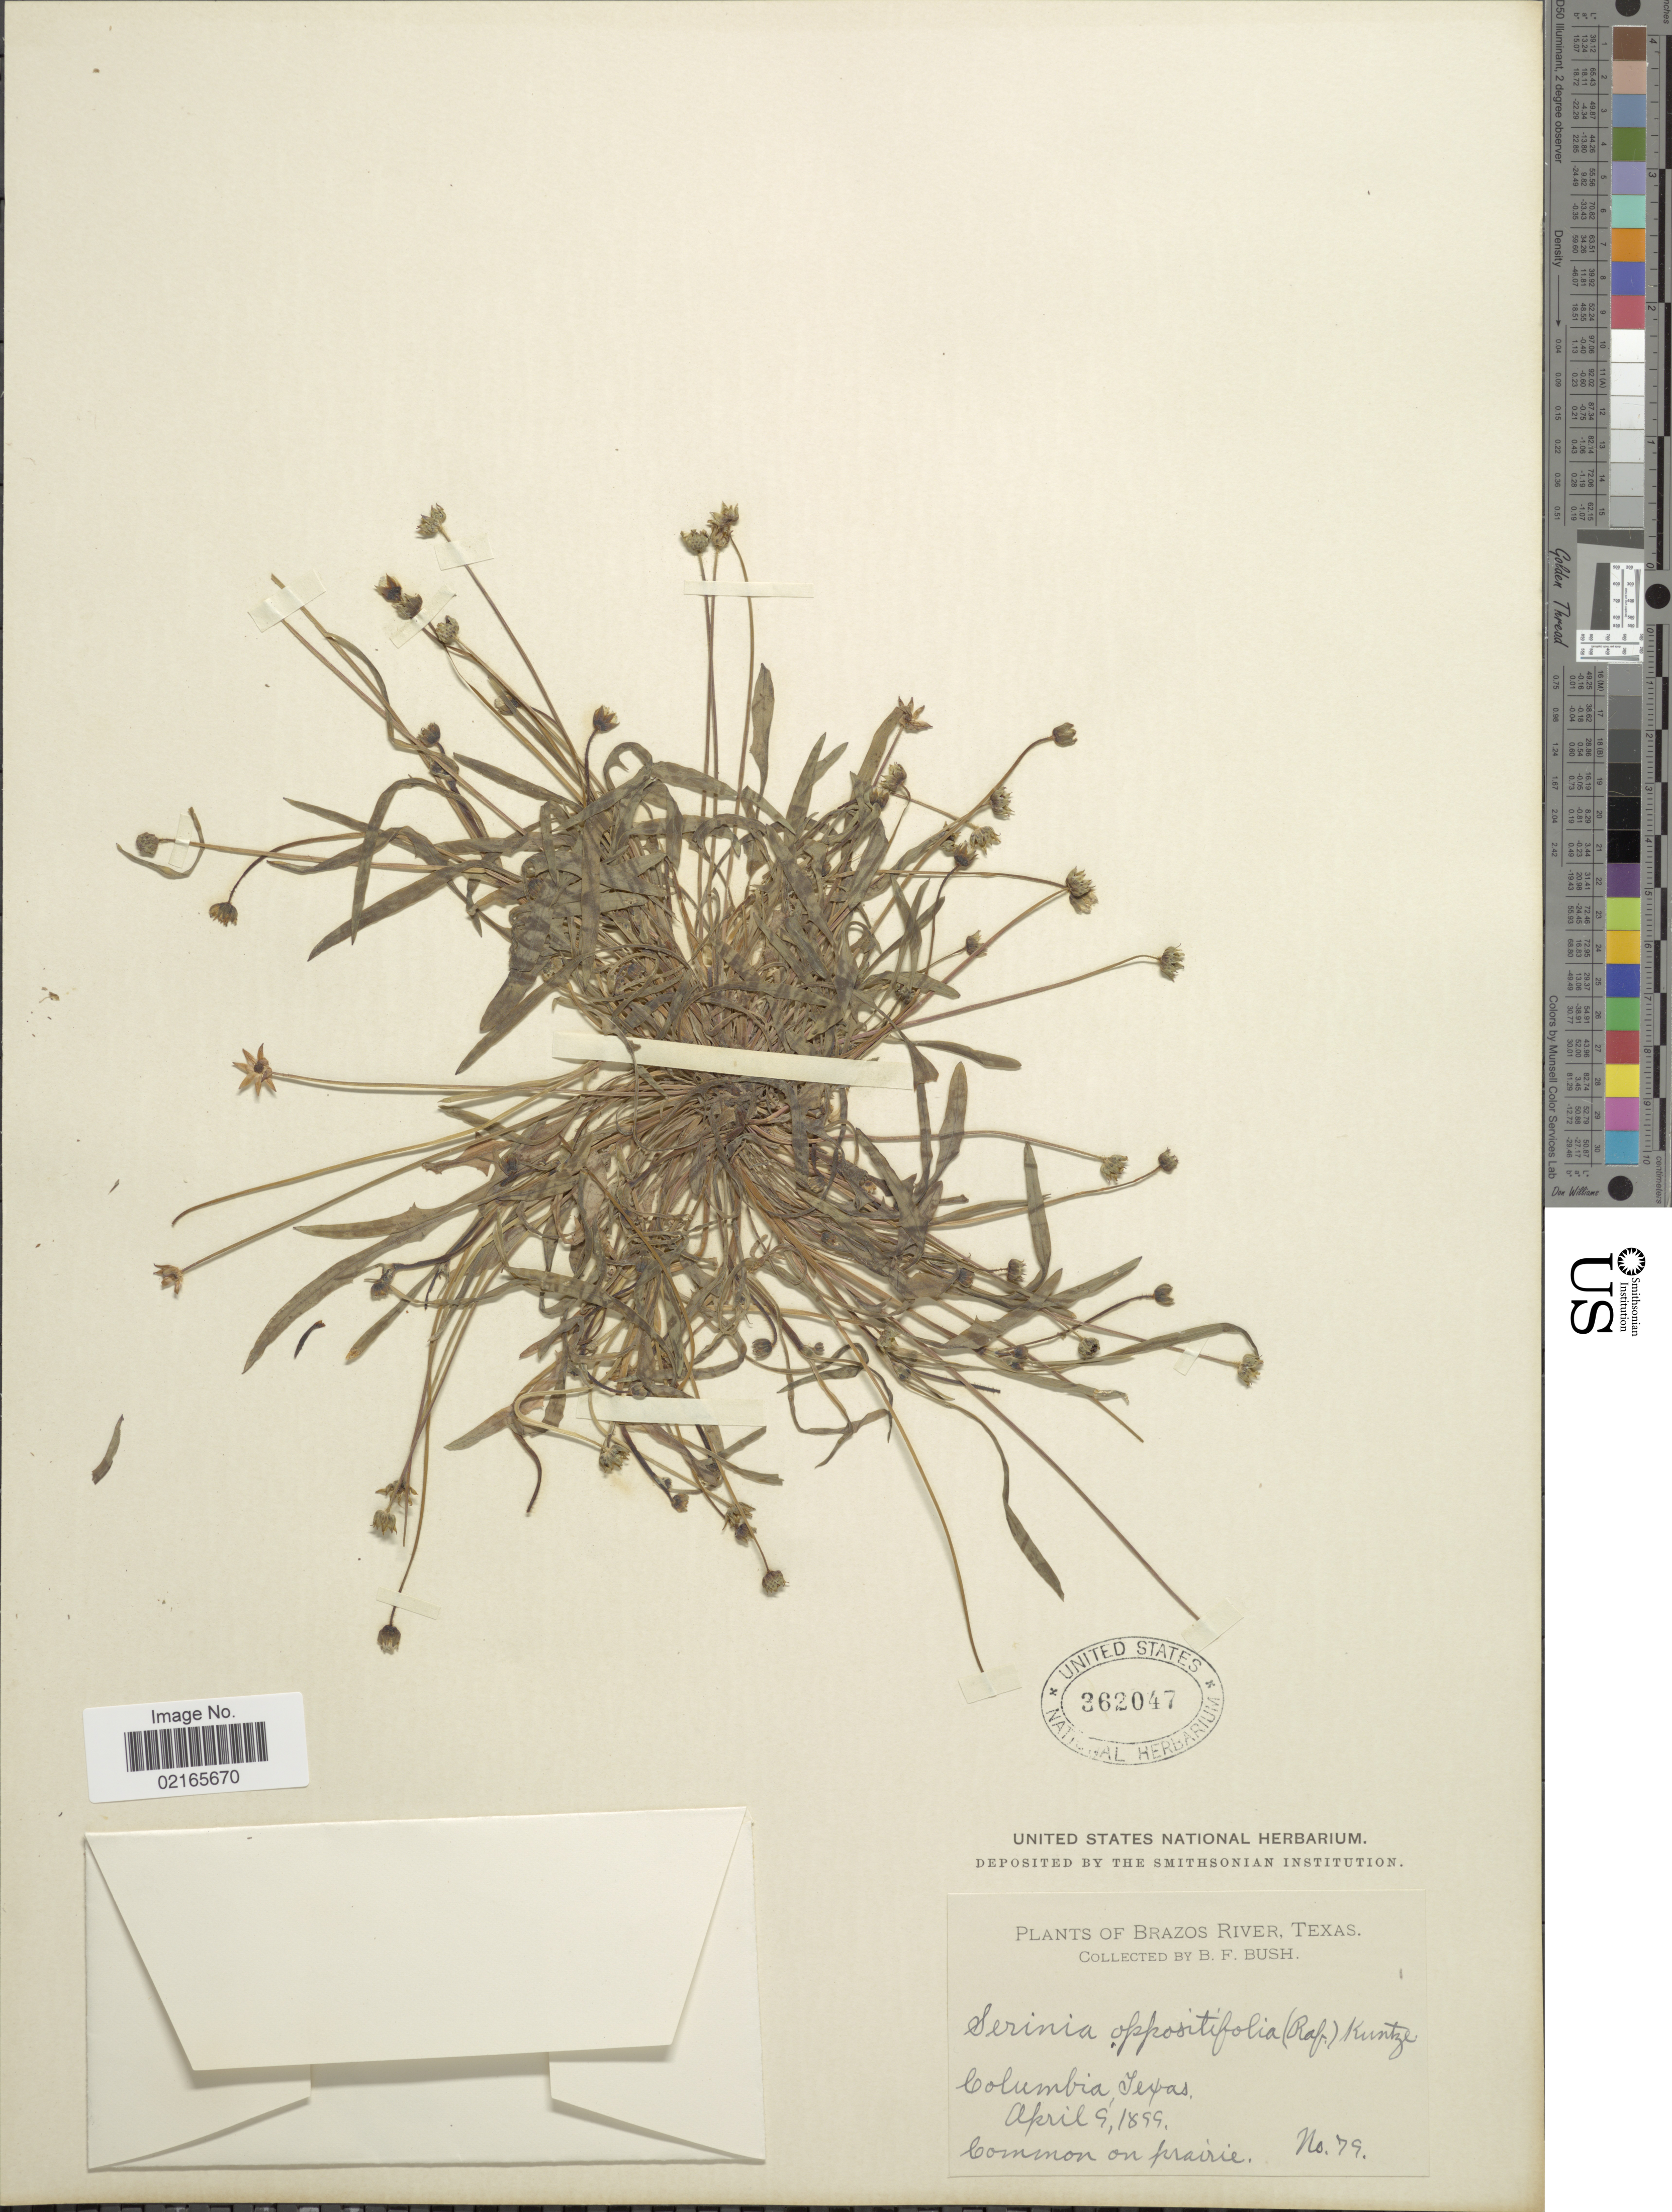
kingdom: Plantae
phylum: Tracheophyta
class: Magnoliopsida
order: Asterales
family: Asteraceae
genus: Krigia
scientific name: Krigia oppositifolia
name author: Raf.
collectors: B. F. Bush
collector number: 79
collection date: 1899-04-09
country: United States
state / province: Texas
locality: Brazos River, Columbia, common on prairie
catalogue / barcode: US 362047